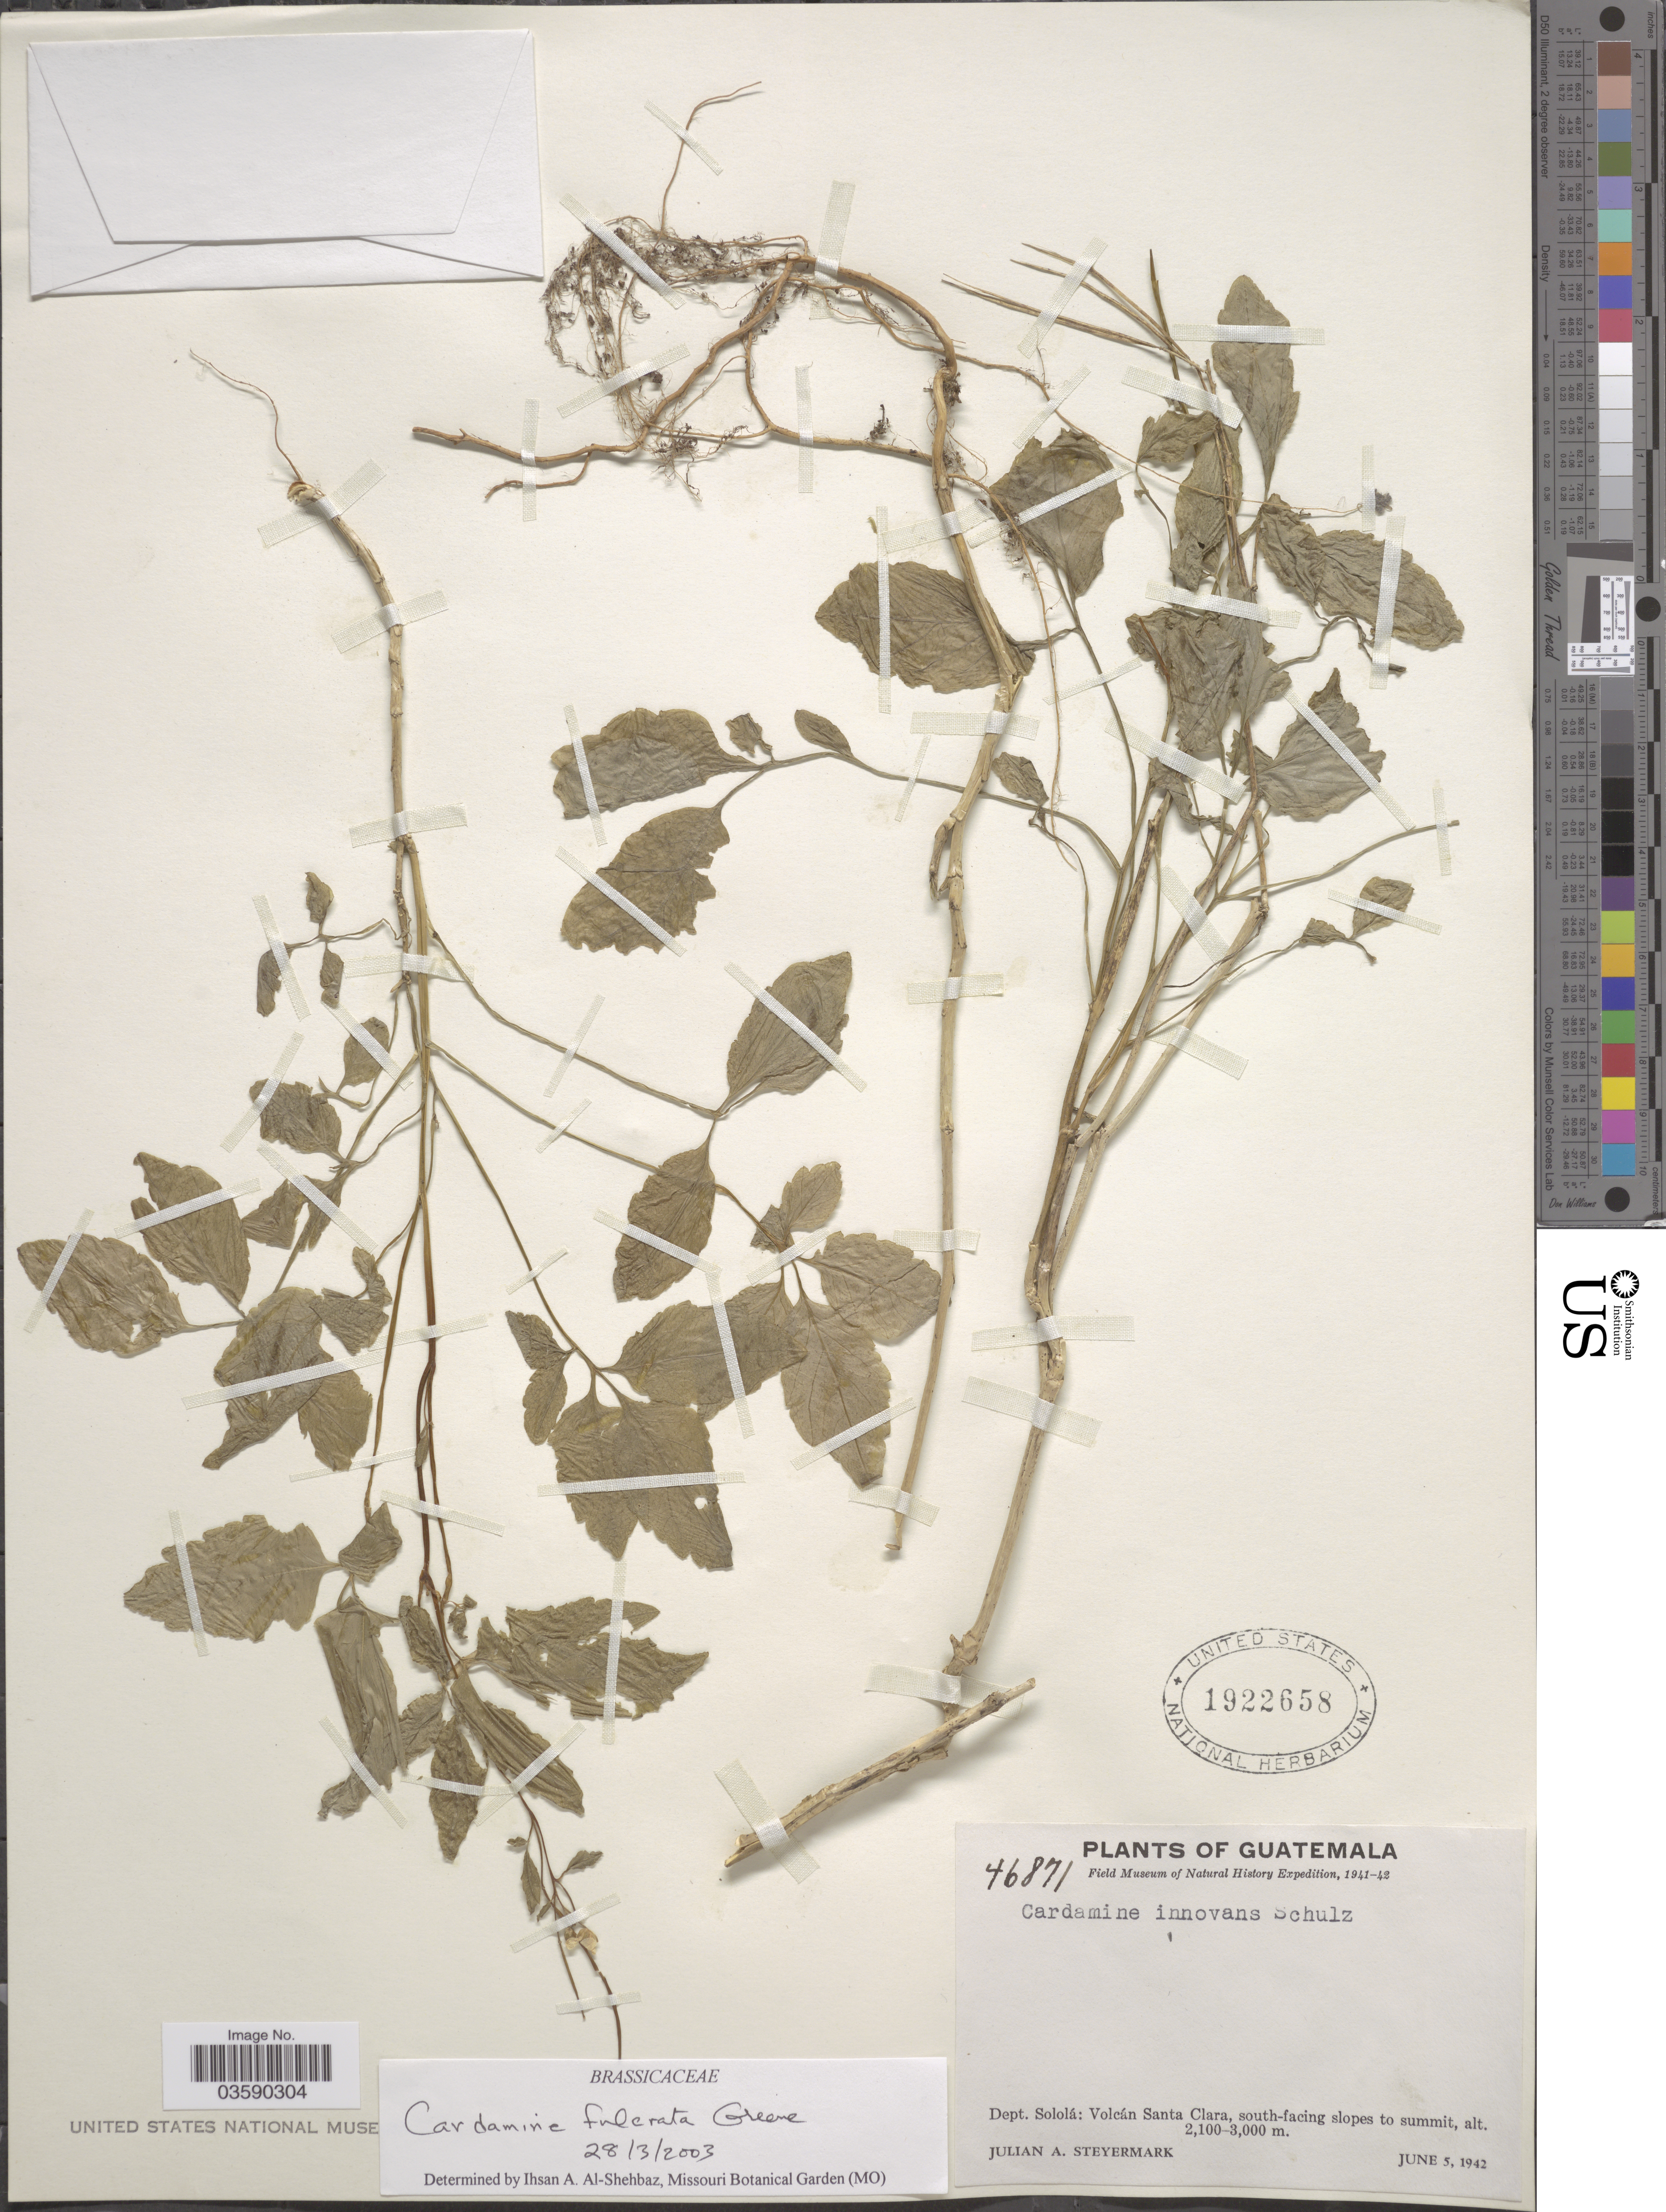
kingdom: Plantae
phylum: Tracheophyta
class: Magnoliopsida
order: Brassicales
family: Brassicaceae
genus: Cardamine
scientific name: Cardamine fulcrata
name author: Greene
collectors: J. Steyermark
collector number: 46871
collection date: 1942-06-05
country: Guatemala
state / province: Guatemala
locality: Dept. Sololá: Volcán Santa Clara, south-facing slopes to summit.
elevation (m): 2100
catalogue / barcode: US 1922658